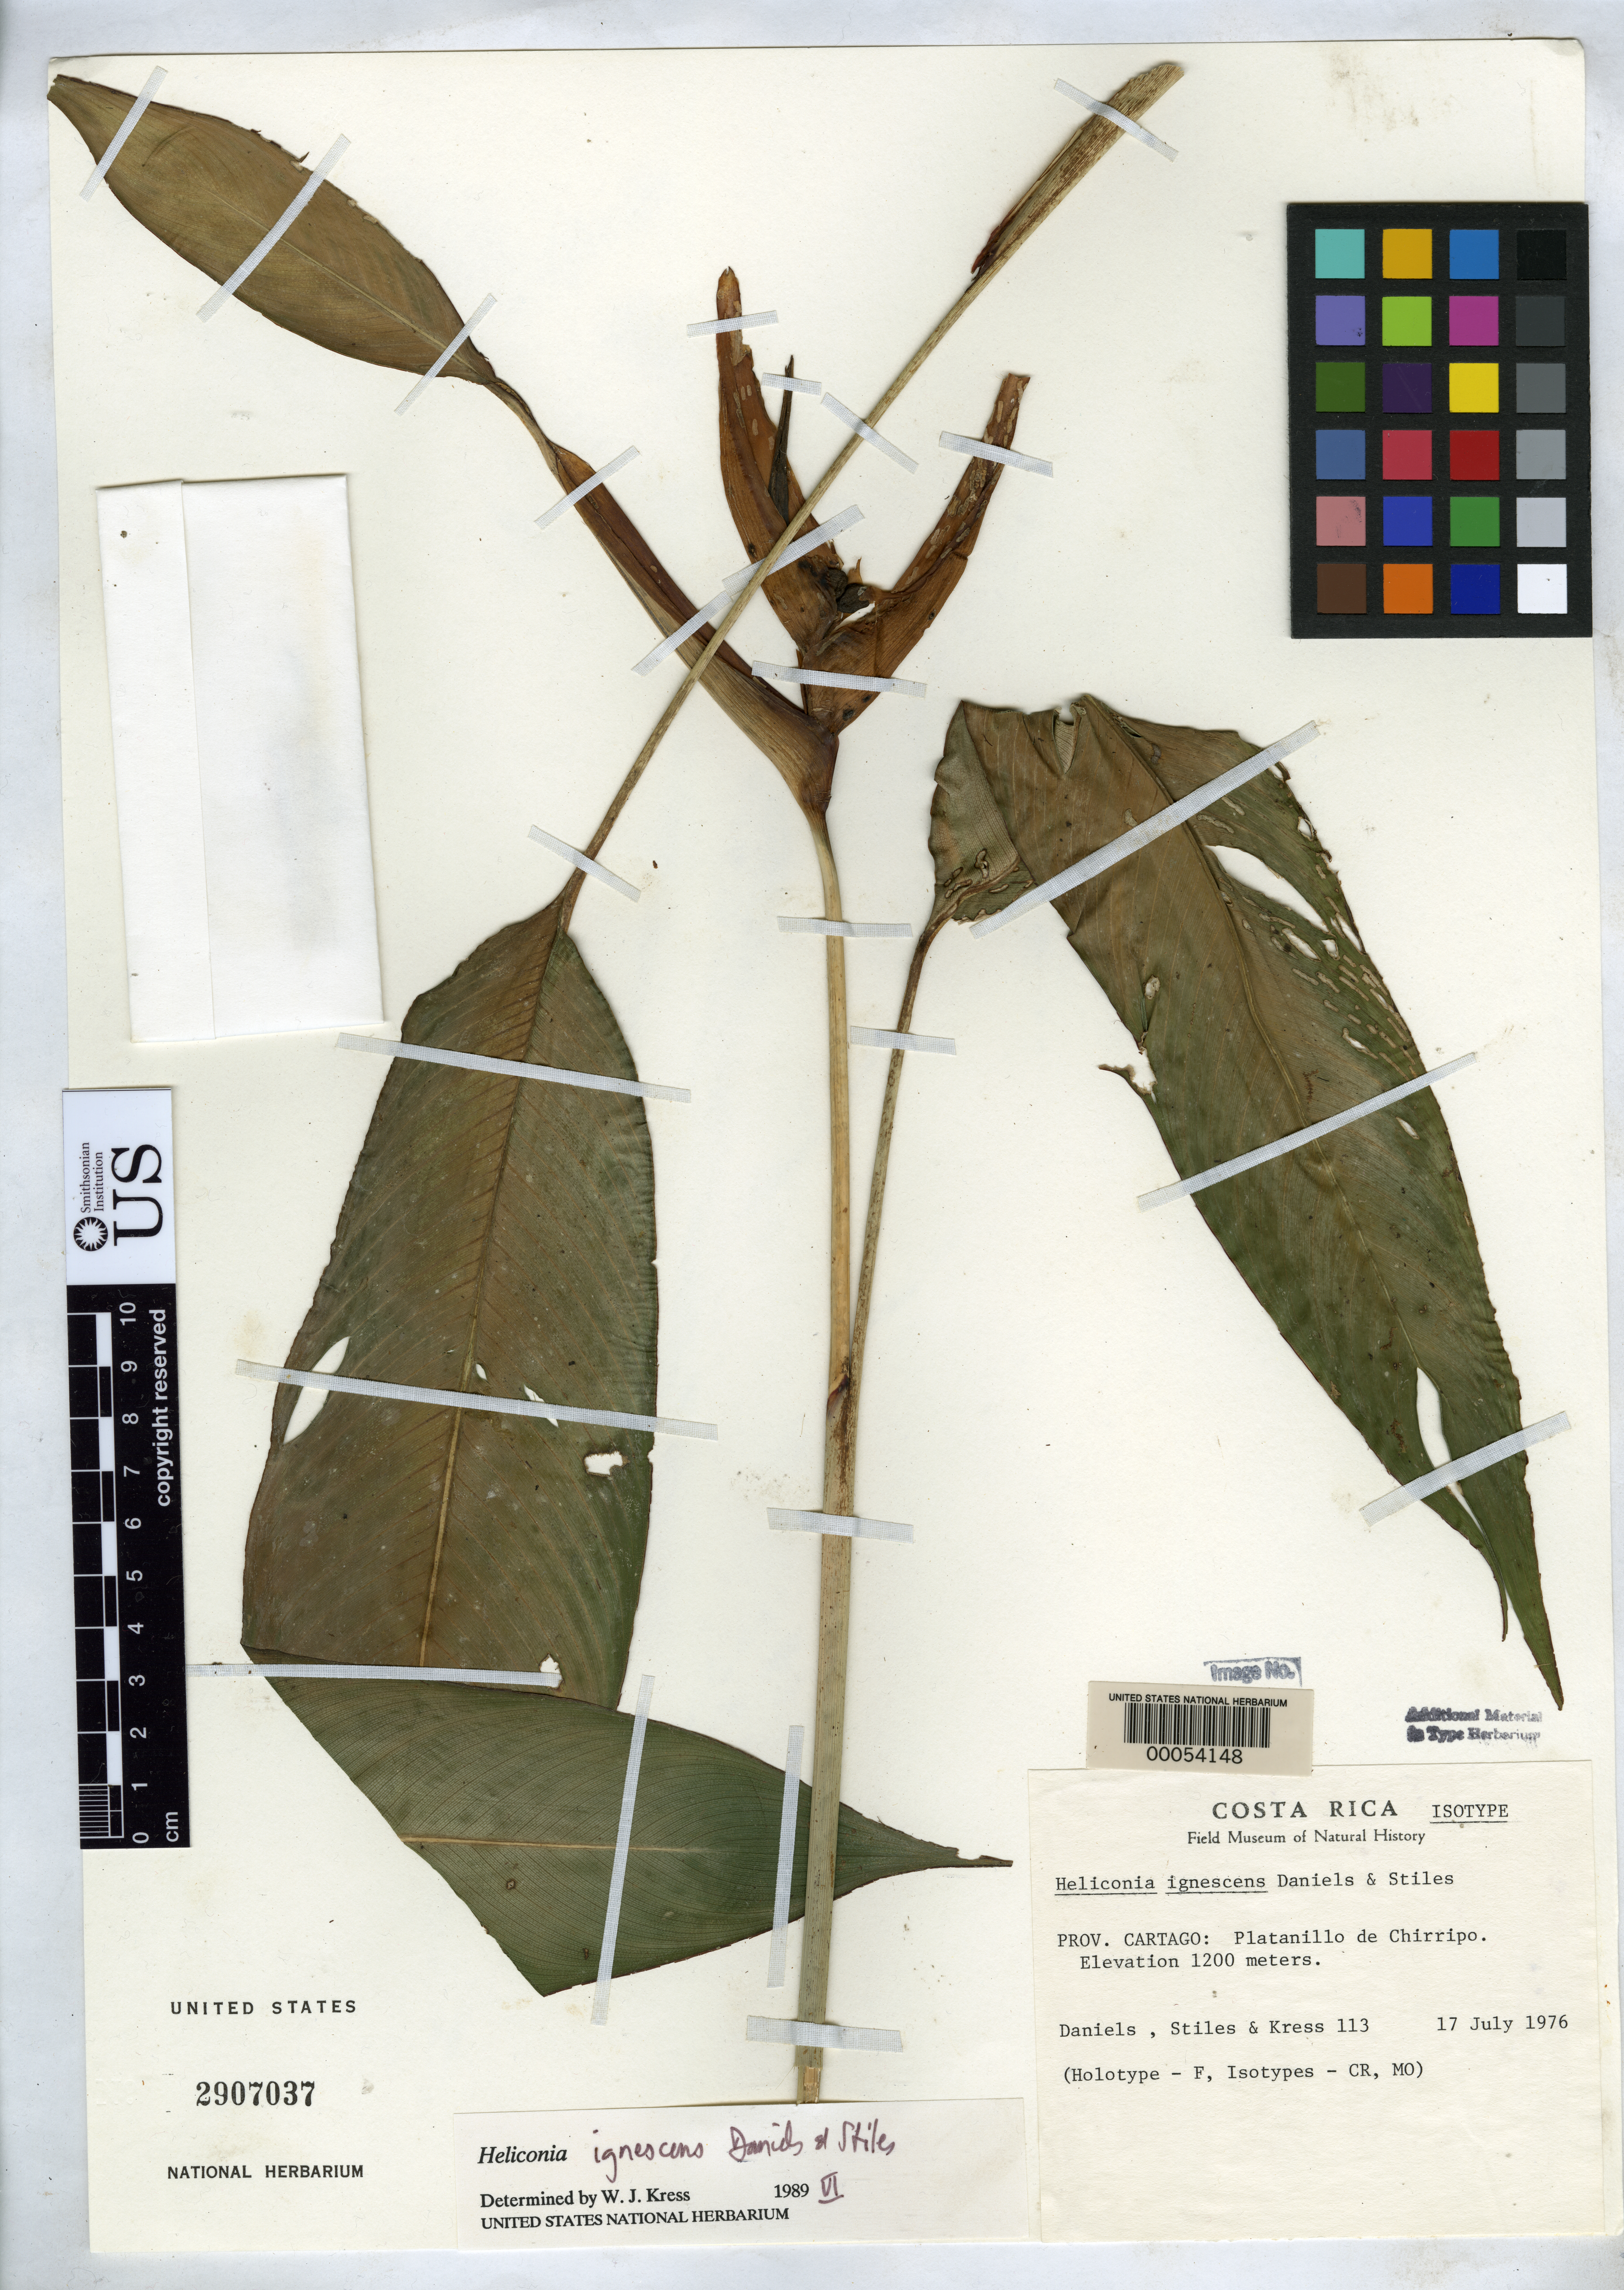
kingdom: Plantae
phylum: Tracheophyta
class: Liliopsida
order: Zingiberales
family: Heliconiaceae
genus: Heliconia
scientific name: Heliconia ignescens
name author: G.S. Daniels & F.G. Stiles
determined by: Kress, W. J., (US), Smithsonian Institution - National Museum of Natural History (UNITED STATES)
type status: Isotype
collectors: G. S. Daniels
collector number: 113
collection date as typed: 17 Jul 1976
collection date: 1976-07-17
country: Costa Rica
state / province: Cartago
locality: Platanillo de Chirripo.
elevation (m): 1200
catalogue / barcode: US 2907037